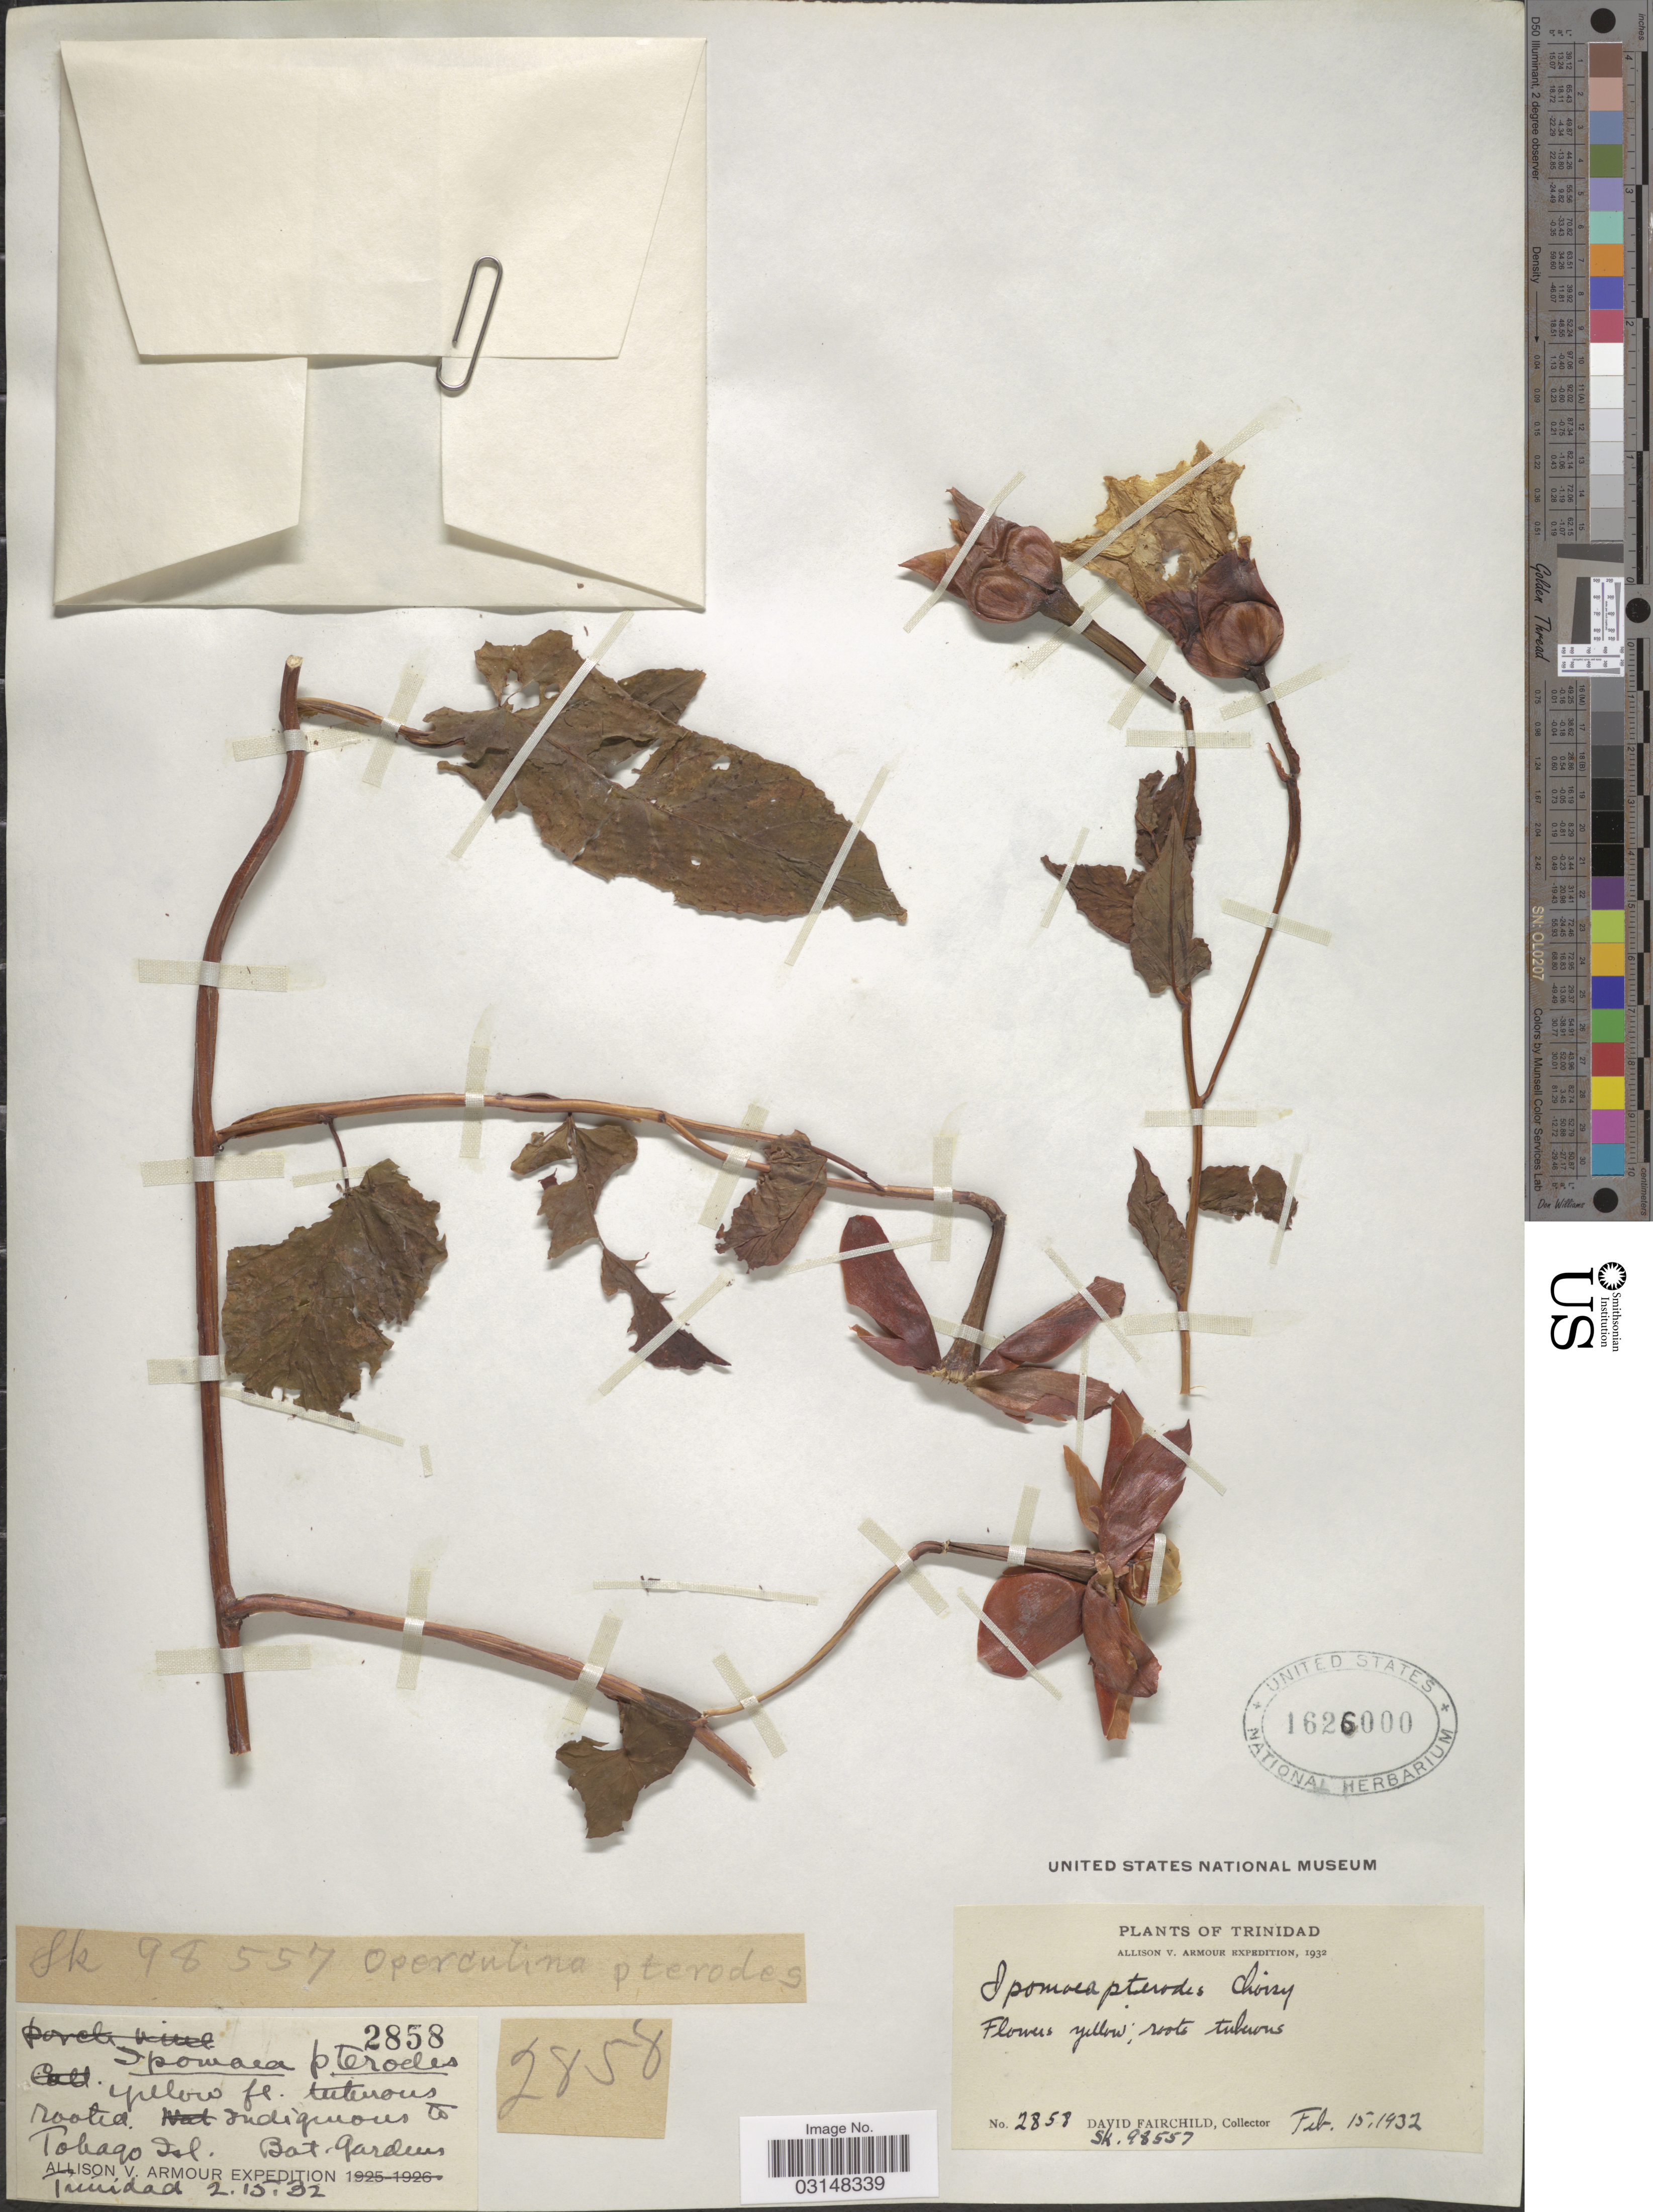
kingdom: Plantae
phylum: Tracheophyta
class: Magnoliopsida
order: Solanales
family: Convolvulaceae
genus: Operculina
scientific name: Operculina alata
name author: (Ham.) Urb.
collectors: D. Fairchild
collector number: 2858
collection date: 1932-02-15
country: Trinidad and Tobago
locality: Trinidad, Indigenous to Tobago Isl., Bot. Gardens.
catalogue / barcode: US 1626000